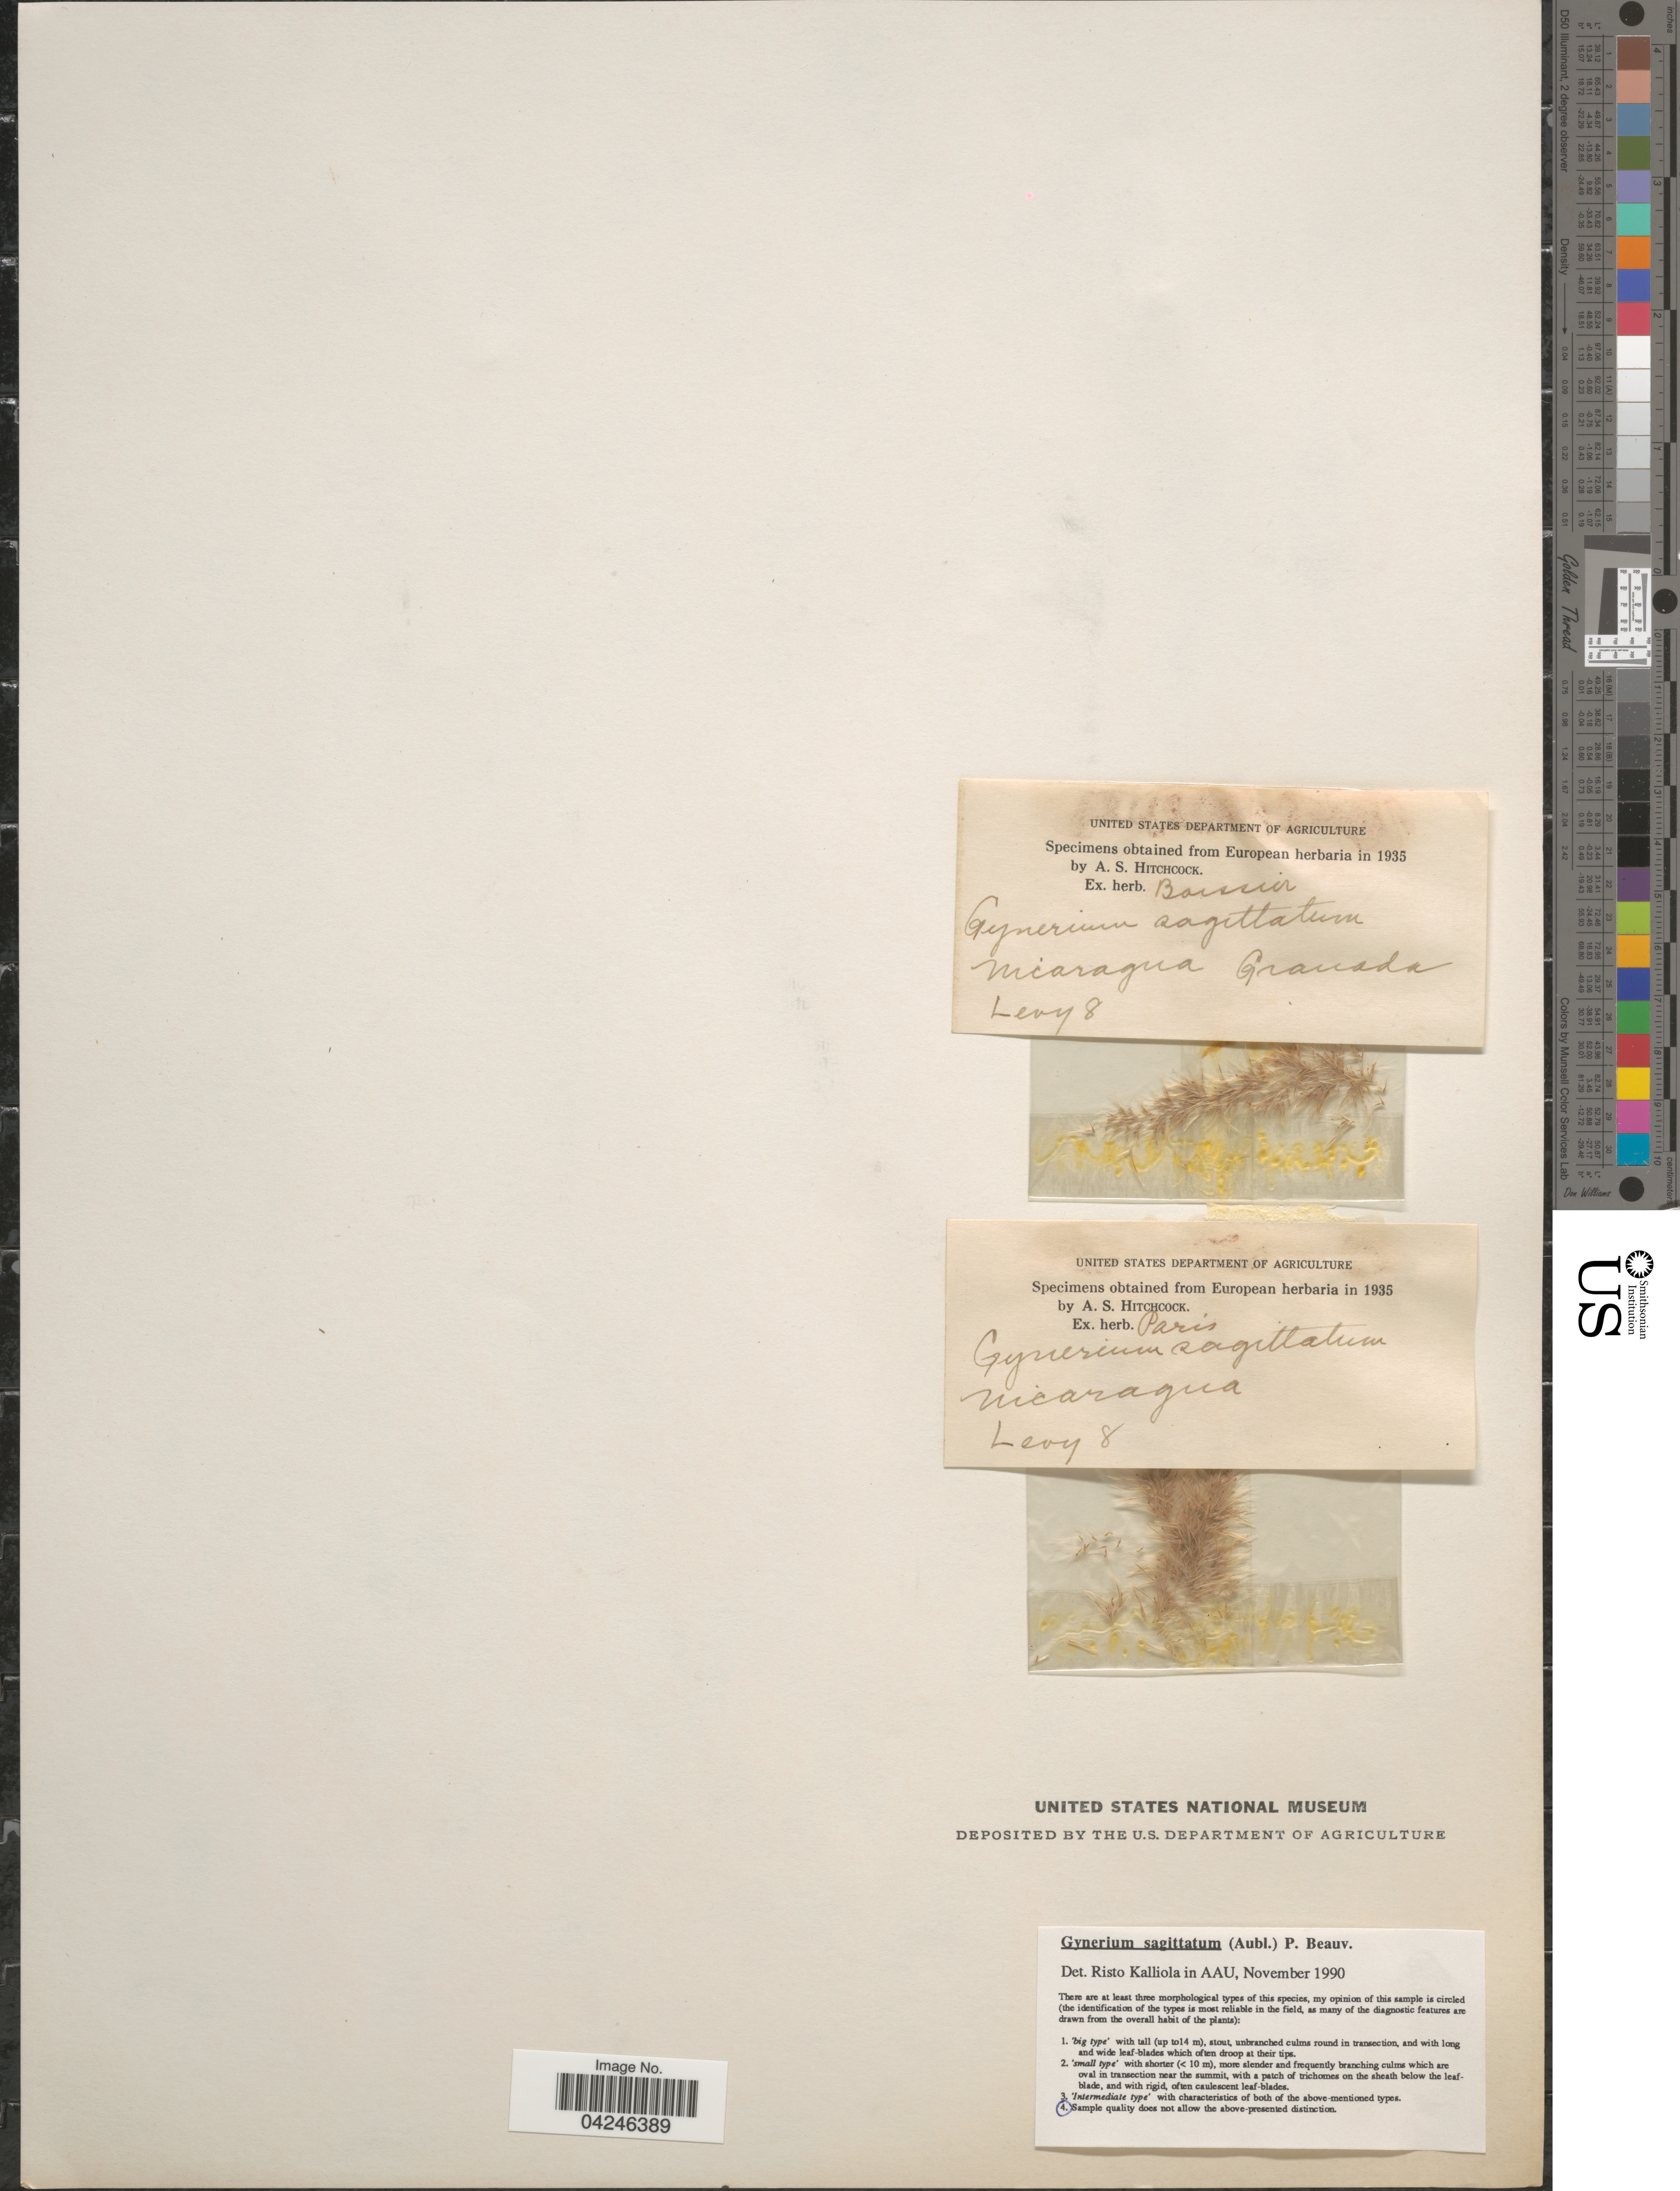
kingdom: Plantae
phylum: Tracheophyta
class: Liliopsida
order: Poales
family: Poaceae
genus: Gynerium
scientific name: Gynerium sagittatum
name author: (Aubl.) P. Beauv.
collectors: -. Levy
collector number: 8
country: Nicaragua